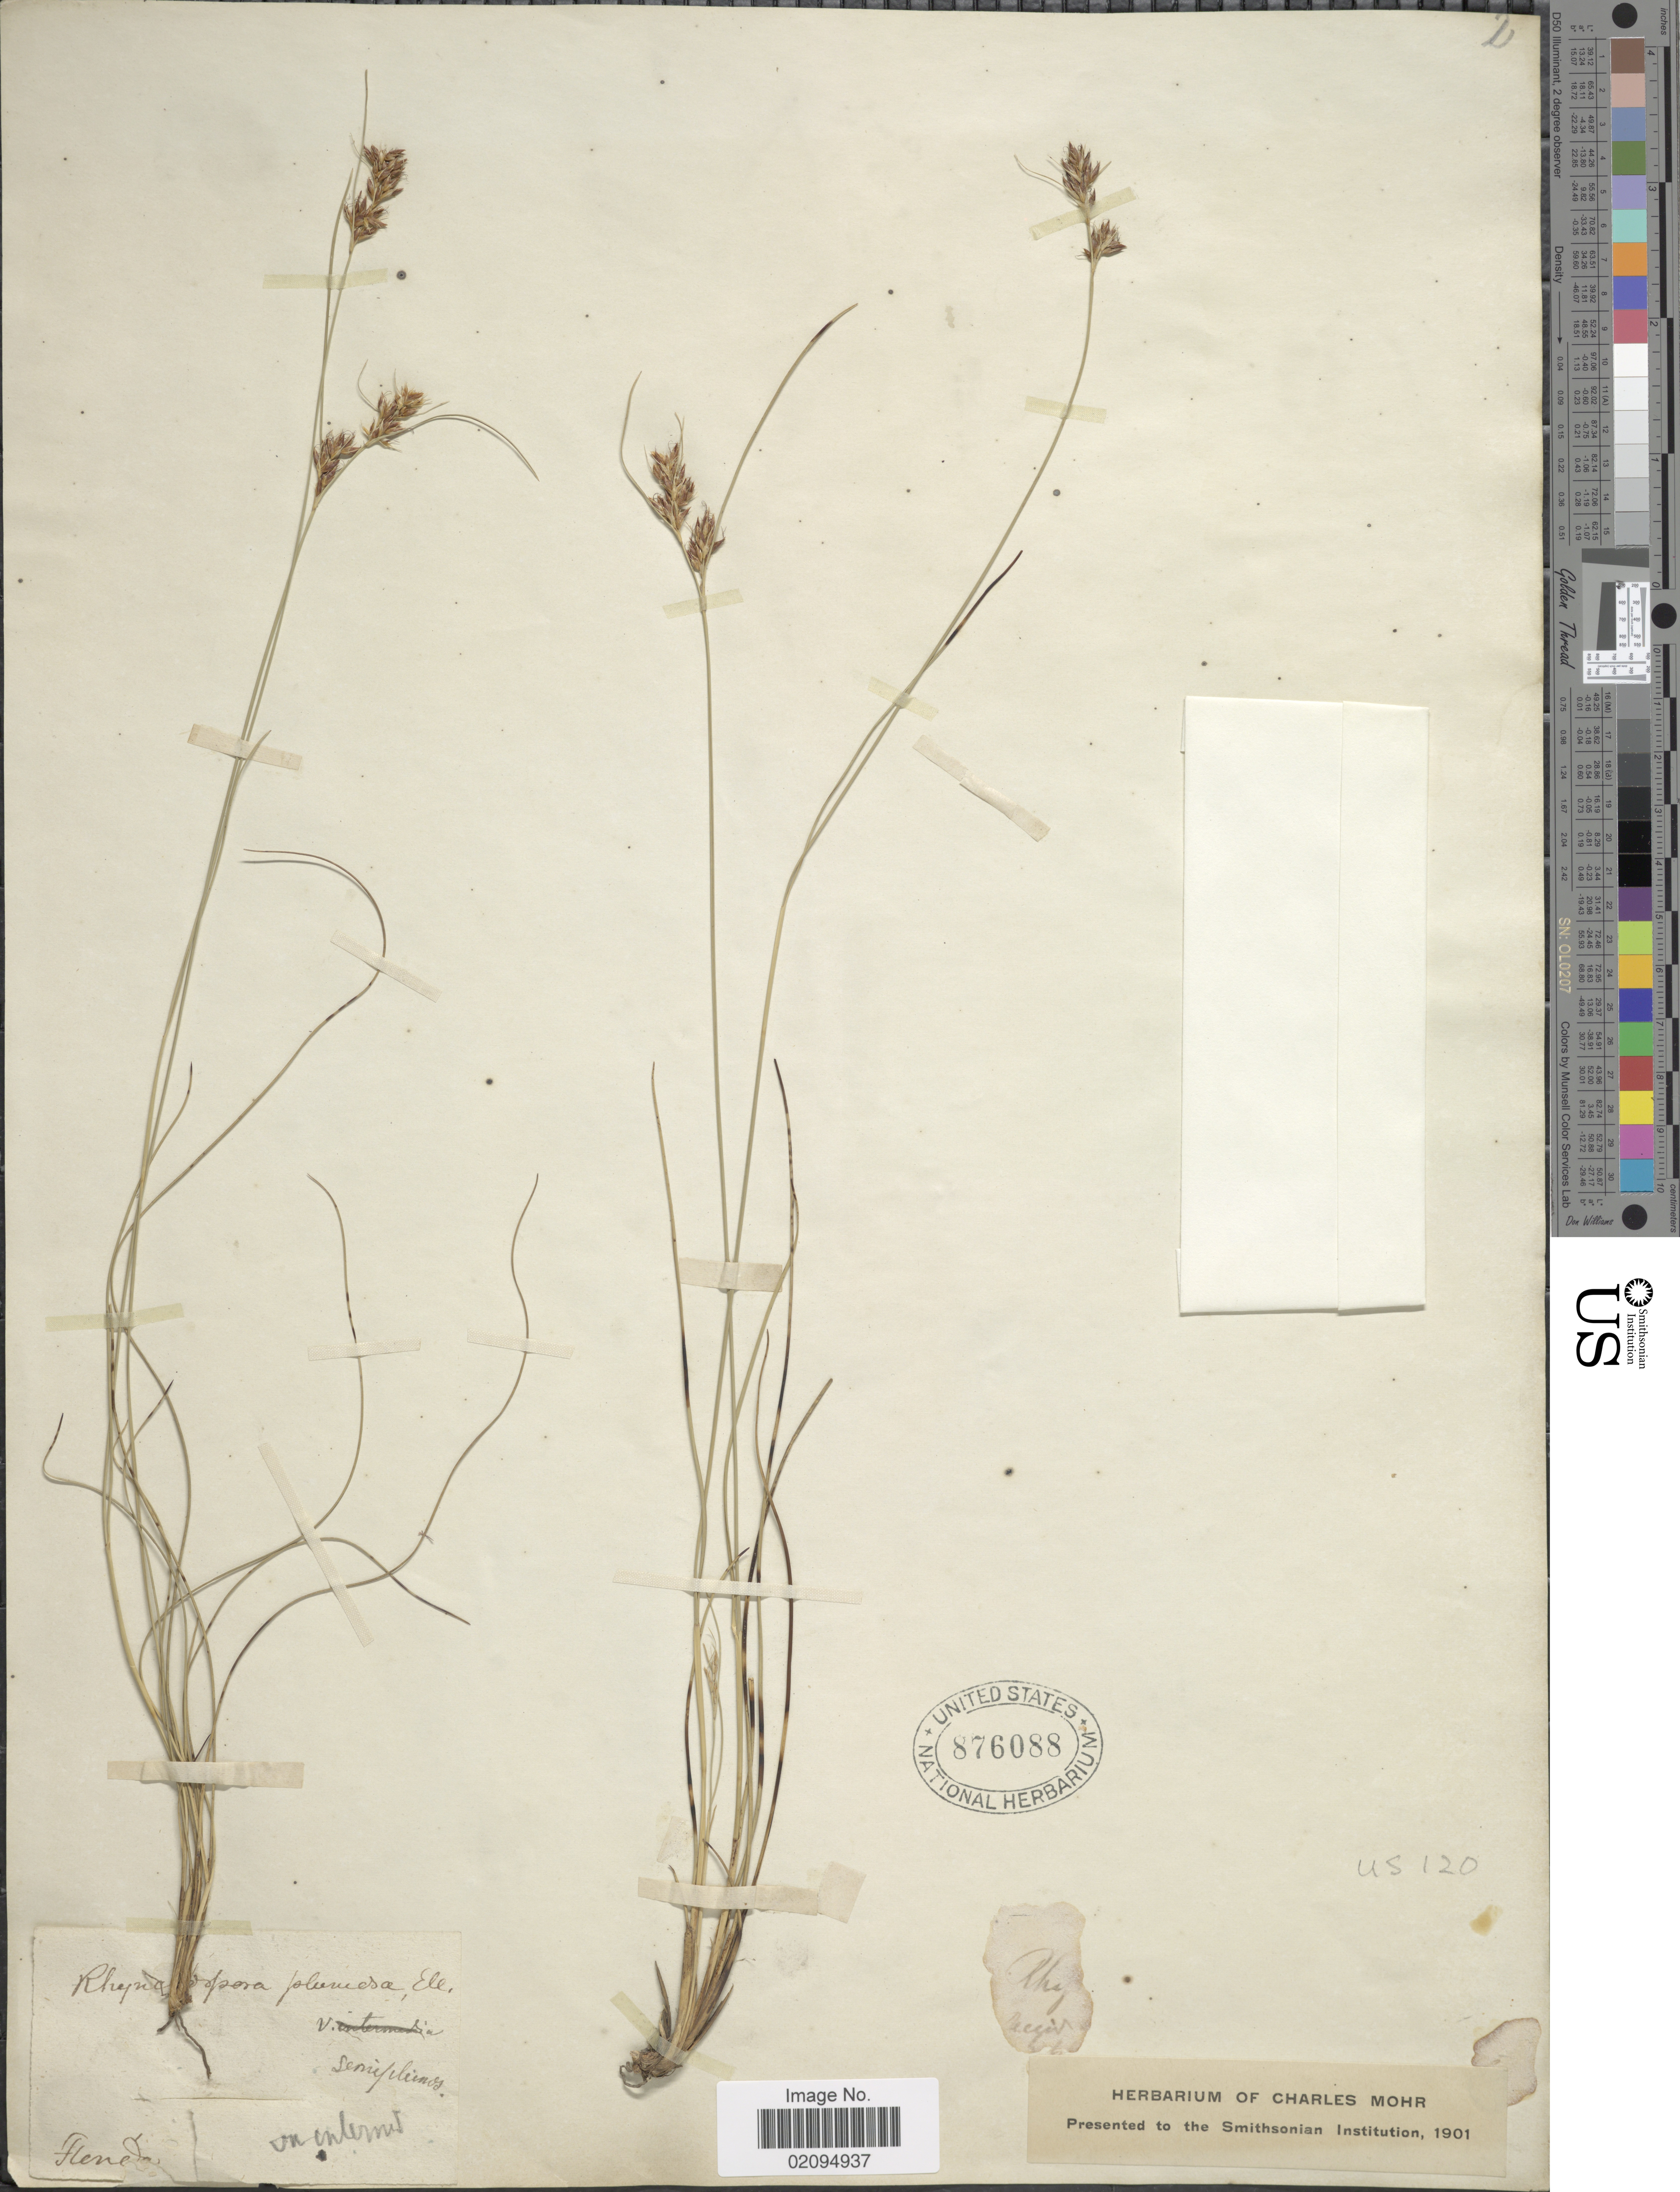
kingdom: Plantae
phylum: Tracheophyta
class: Liliopsida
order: Poales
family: Cyperaceae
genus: Rhynchospora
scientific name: Rhynchospora plumosa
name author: Elliott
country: United States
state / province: Florida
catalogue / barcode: US 876088